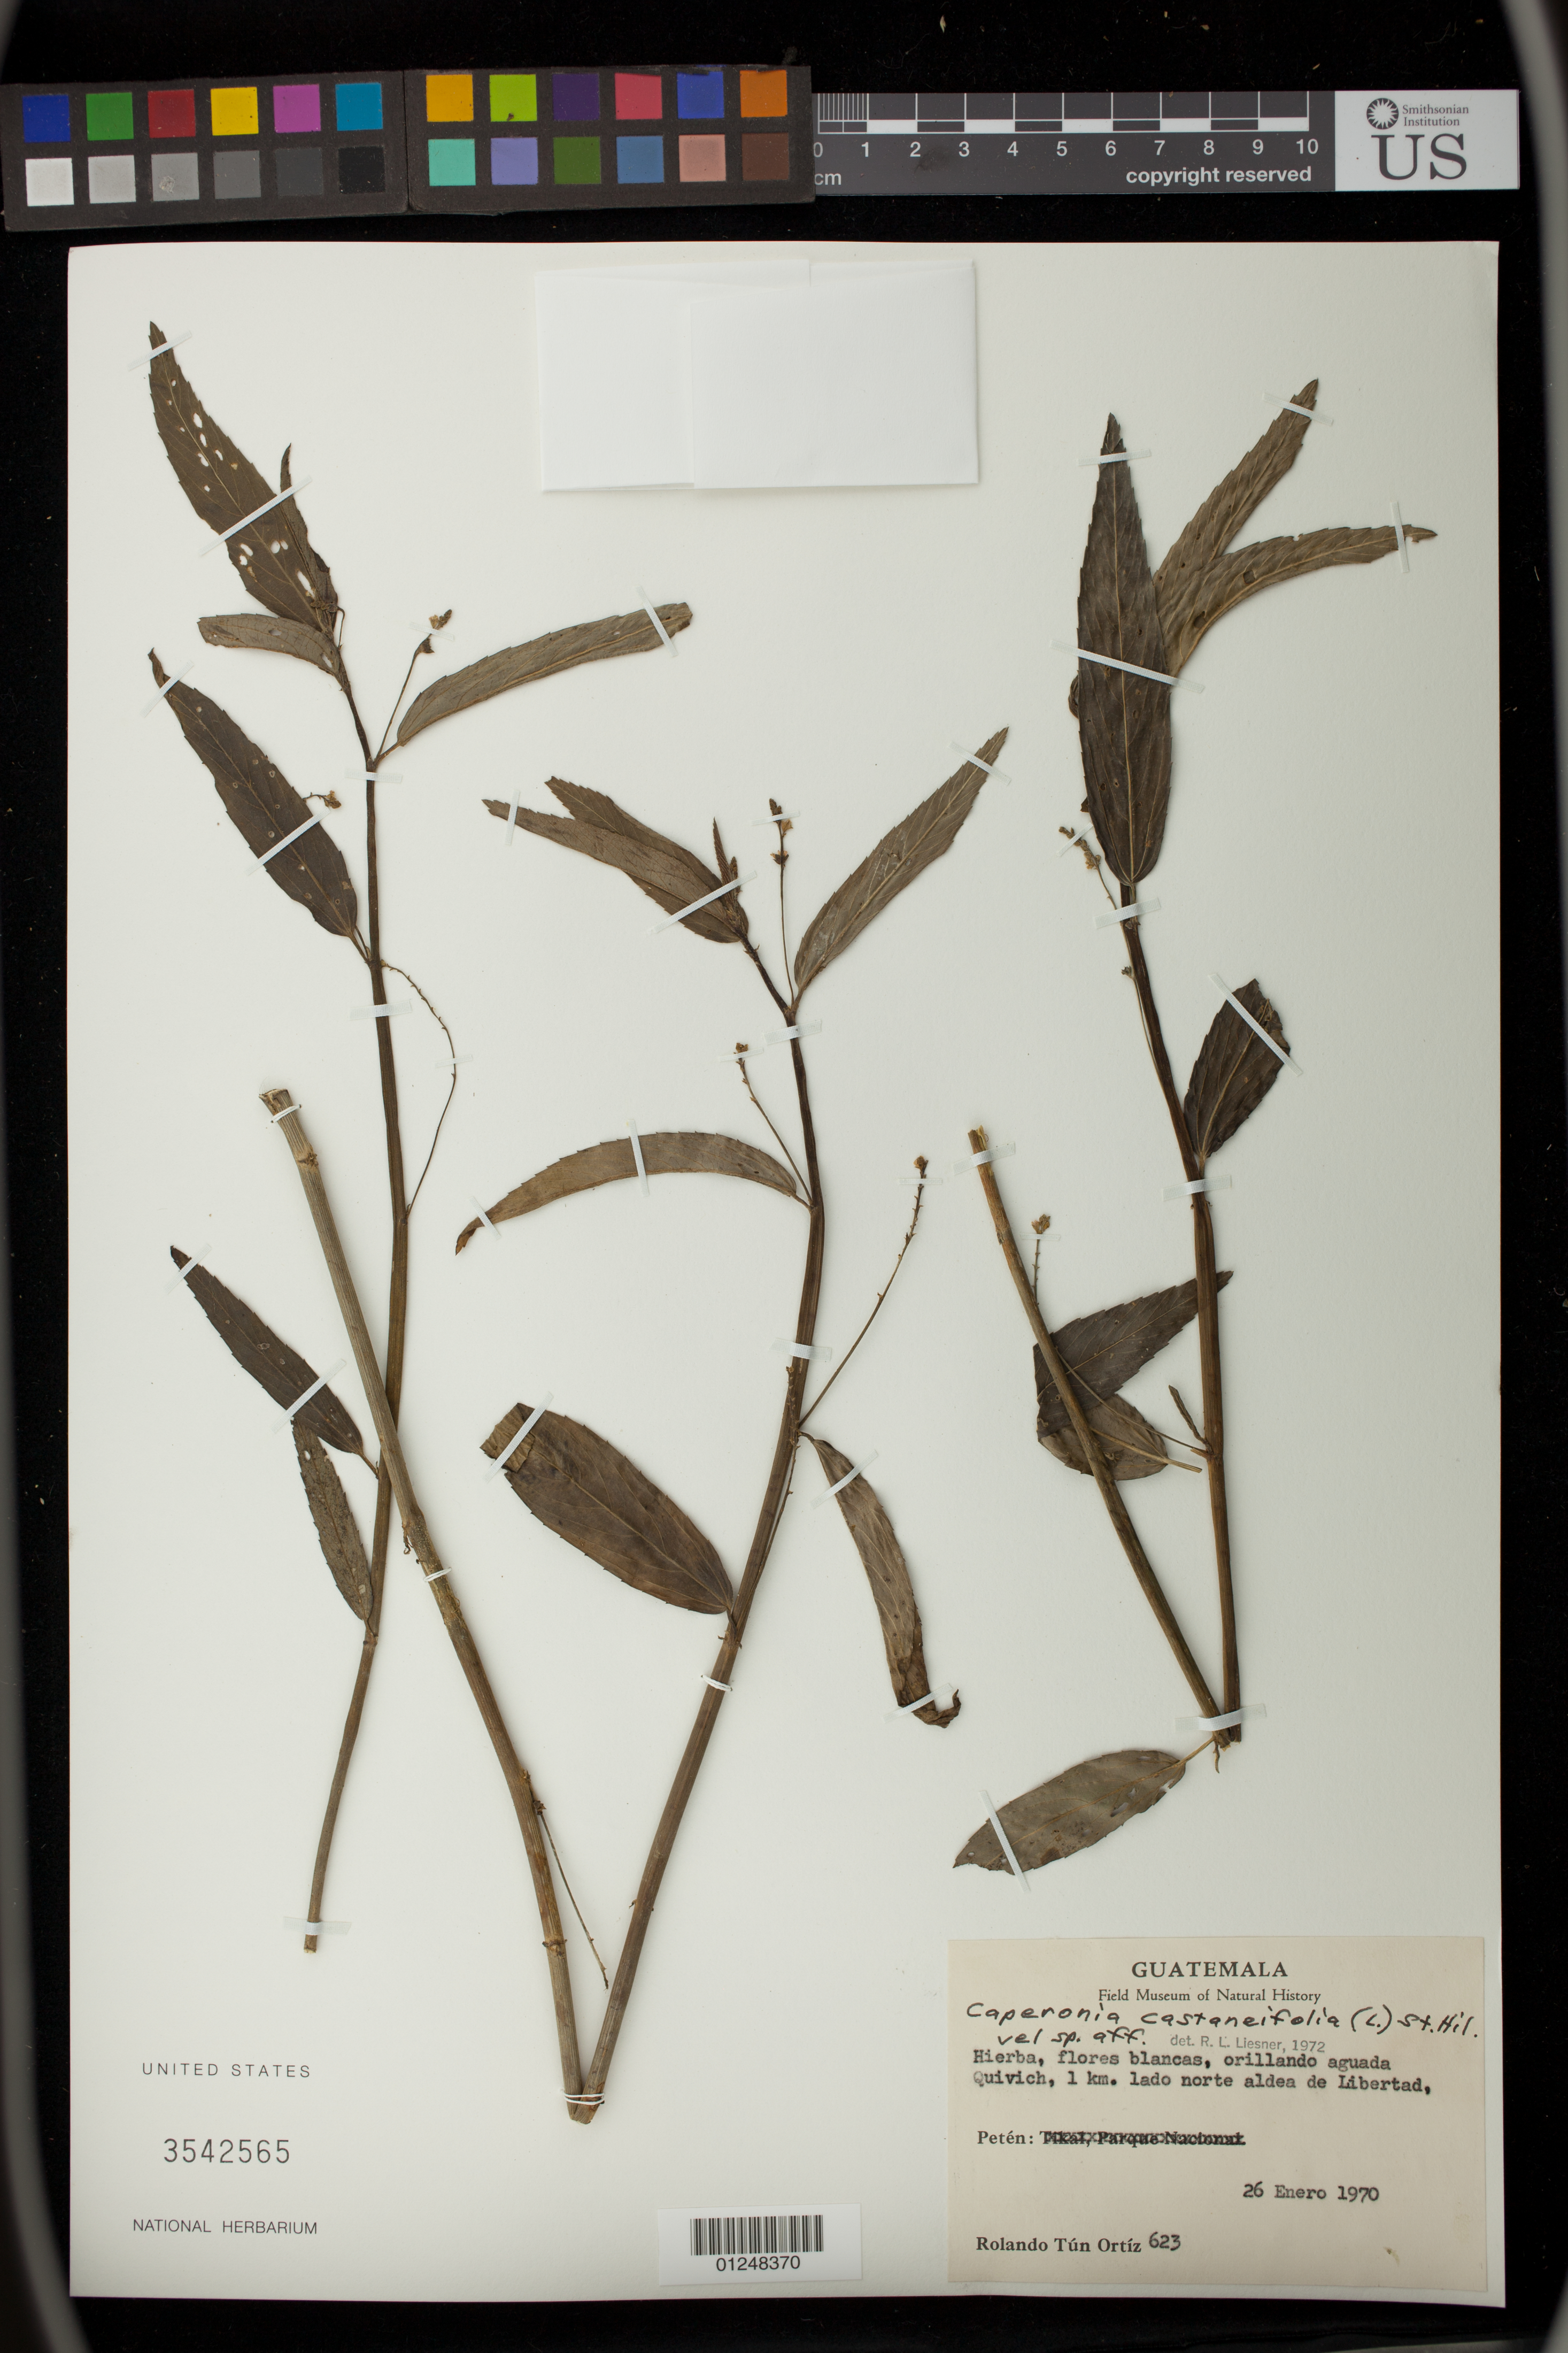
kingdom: Plantae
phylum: Tracheophyta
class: Magnoliopsida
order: Malpighiales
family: Euphorbiaceae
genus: Caperonia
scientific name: Caperonia castaneifolia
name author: (L.) A. St.-Hil.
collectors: R. Tún Ortiz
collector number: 623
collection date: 1970-01-26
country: Guatemala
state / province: El Petén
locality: orillando aguada Quivich, 1 km. lado norte aldea de Libertad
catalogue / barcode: US 3542565